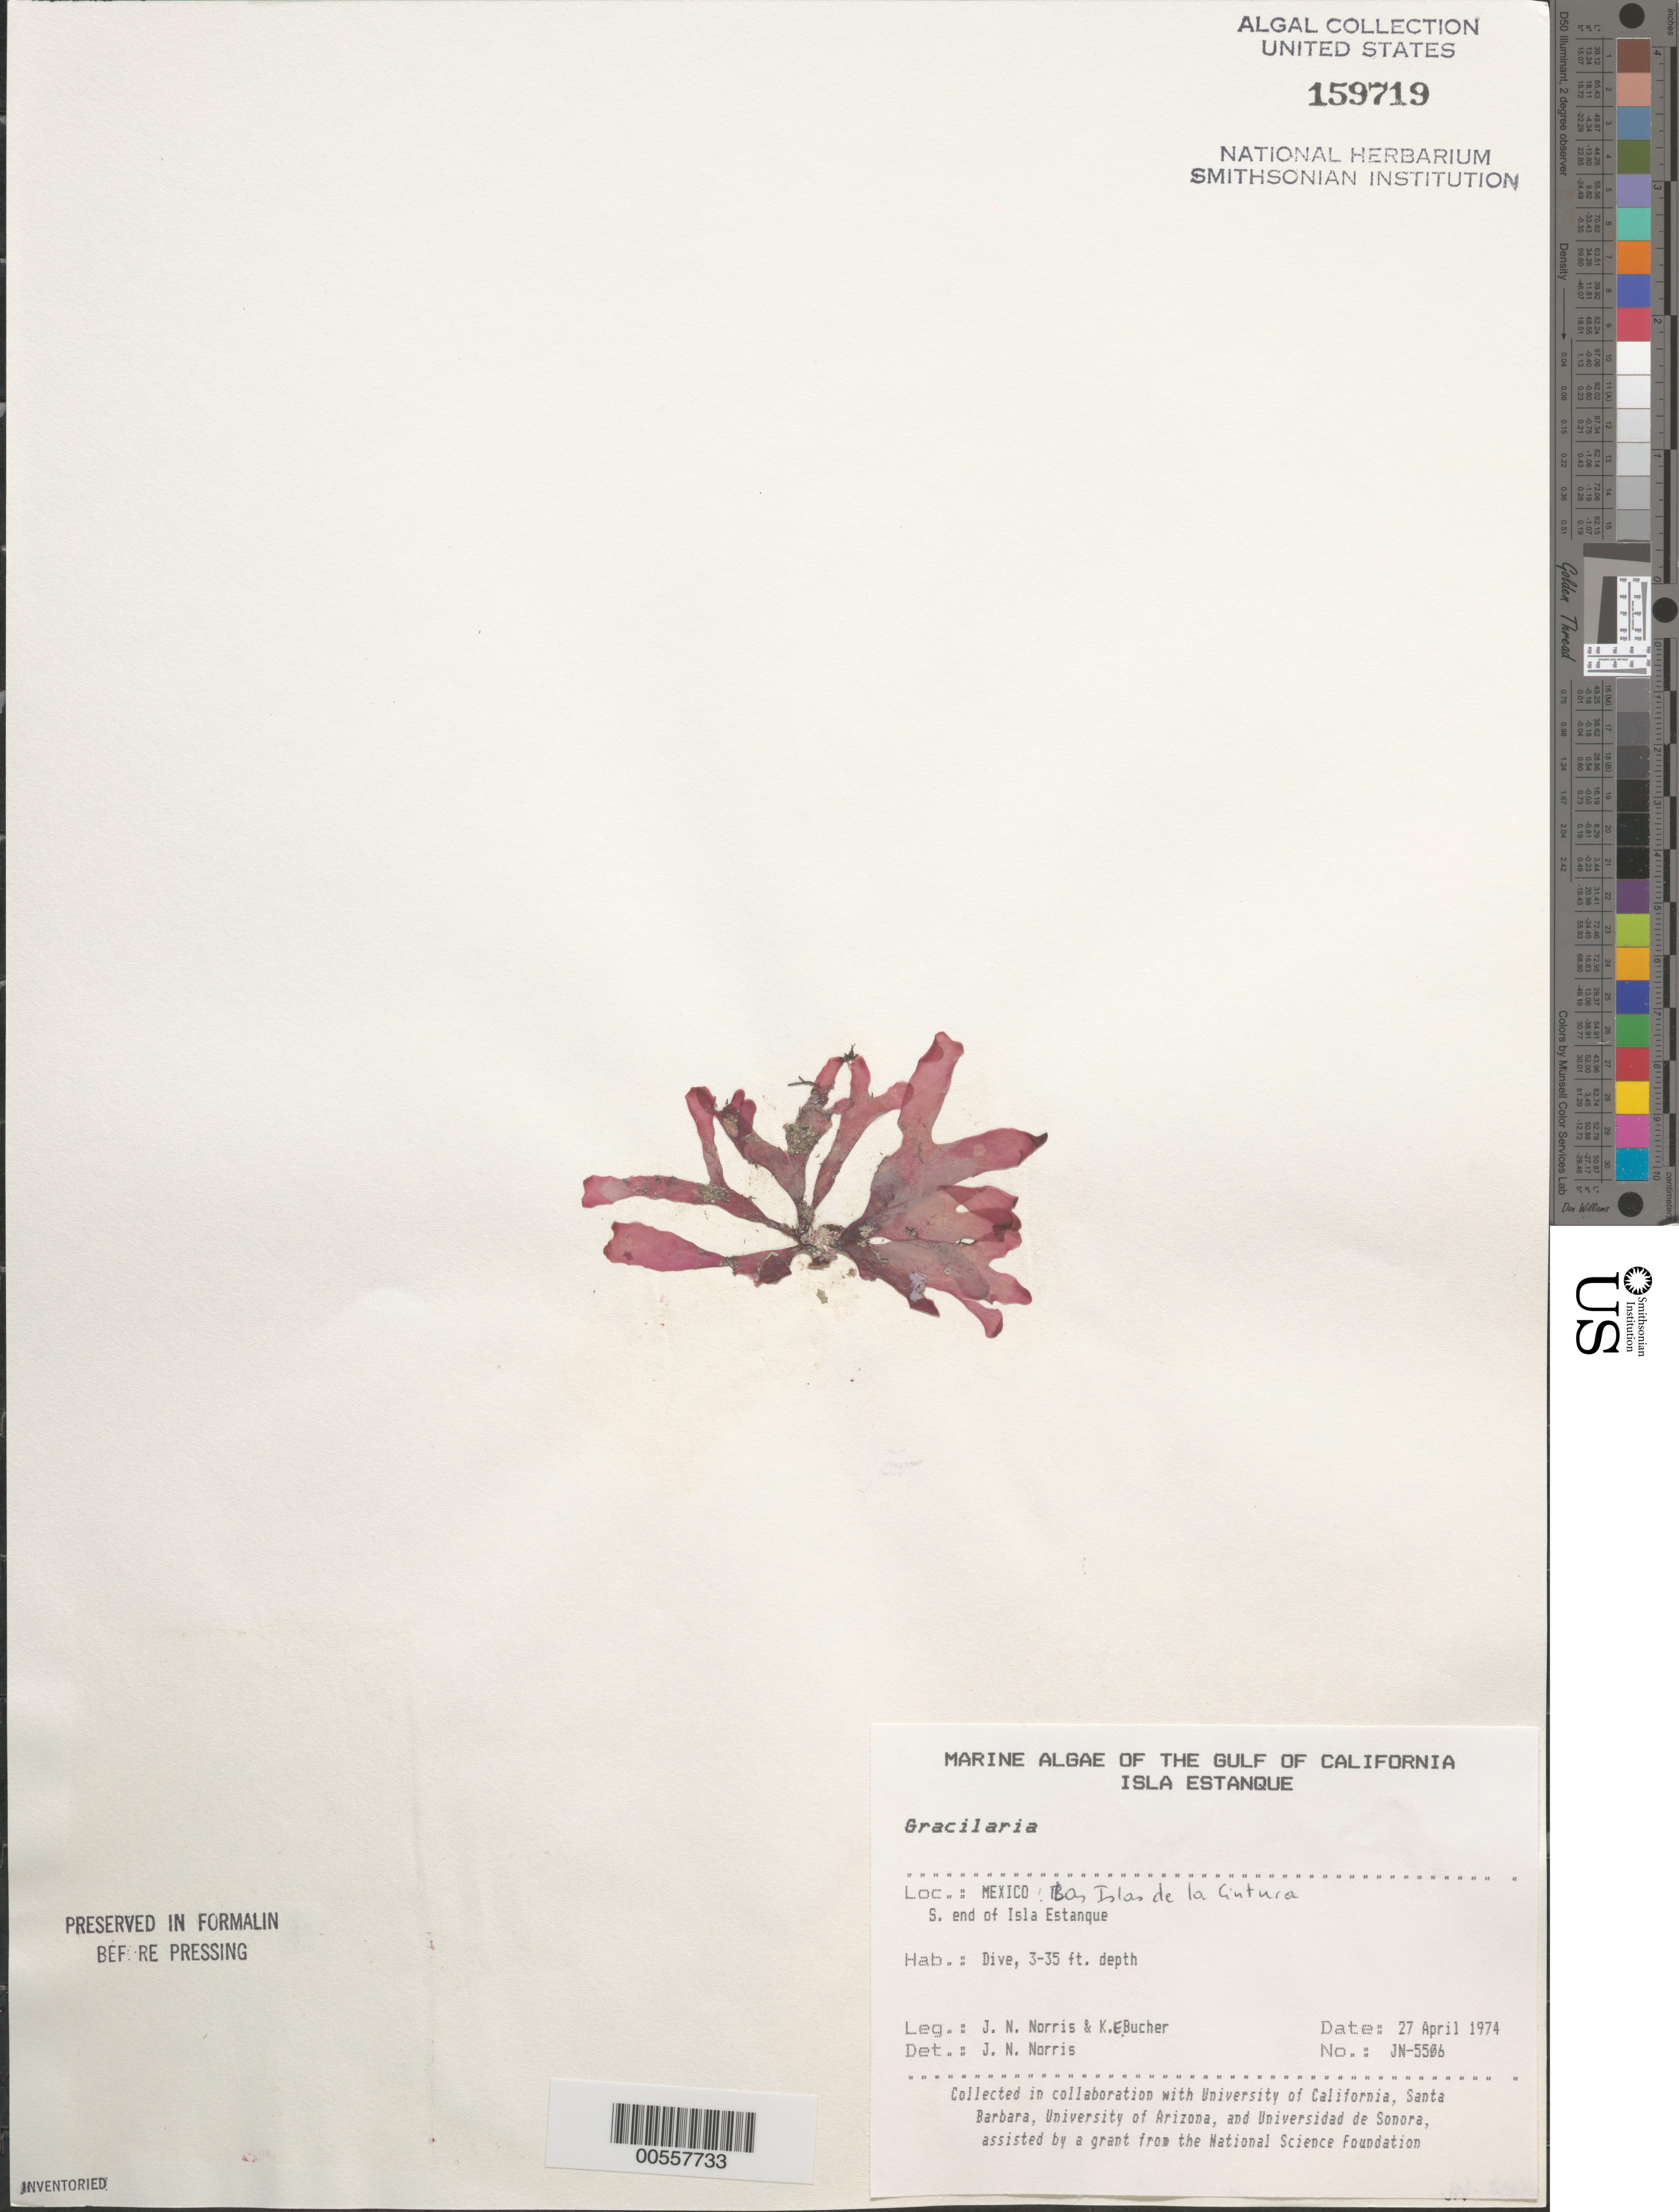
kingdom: Plantae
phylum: Rhodophyta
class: Florideophyceae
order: Gracilariales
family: Gracilariaceae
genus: Gracilaria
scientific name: Gracilaria sp.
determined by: Norris, James N.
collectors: J. N. Norris & K. E. Bucher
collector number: JN-5506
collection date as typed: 27 Apr 1974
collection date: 1974-04-27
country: Mexico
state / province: Baja California Norte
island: Isla Estanque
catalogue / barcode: US 159719